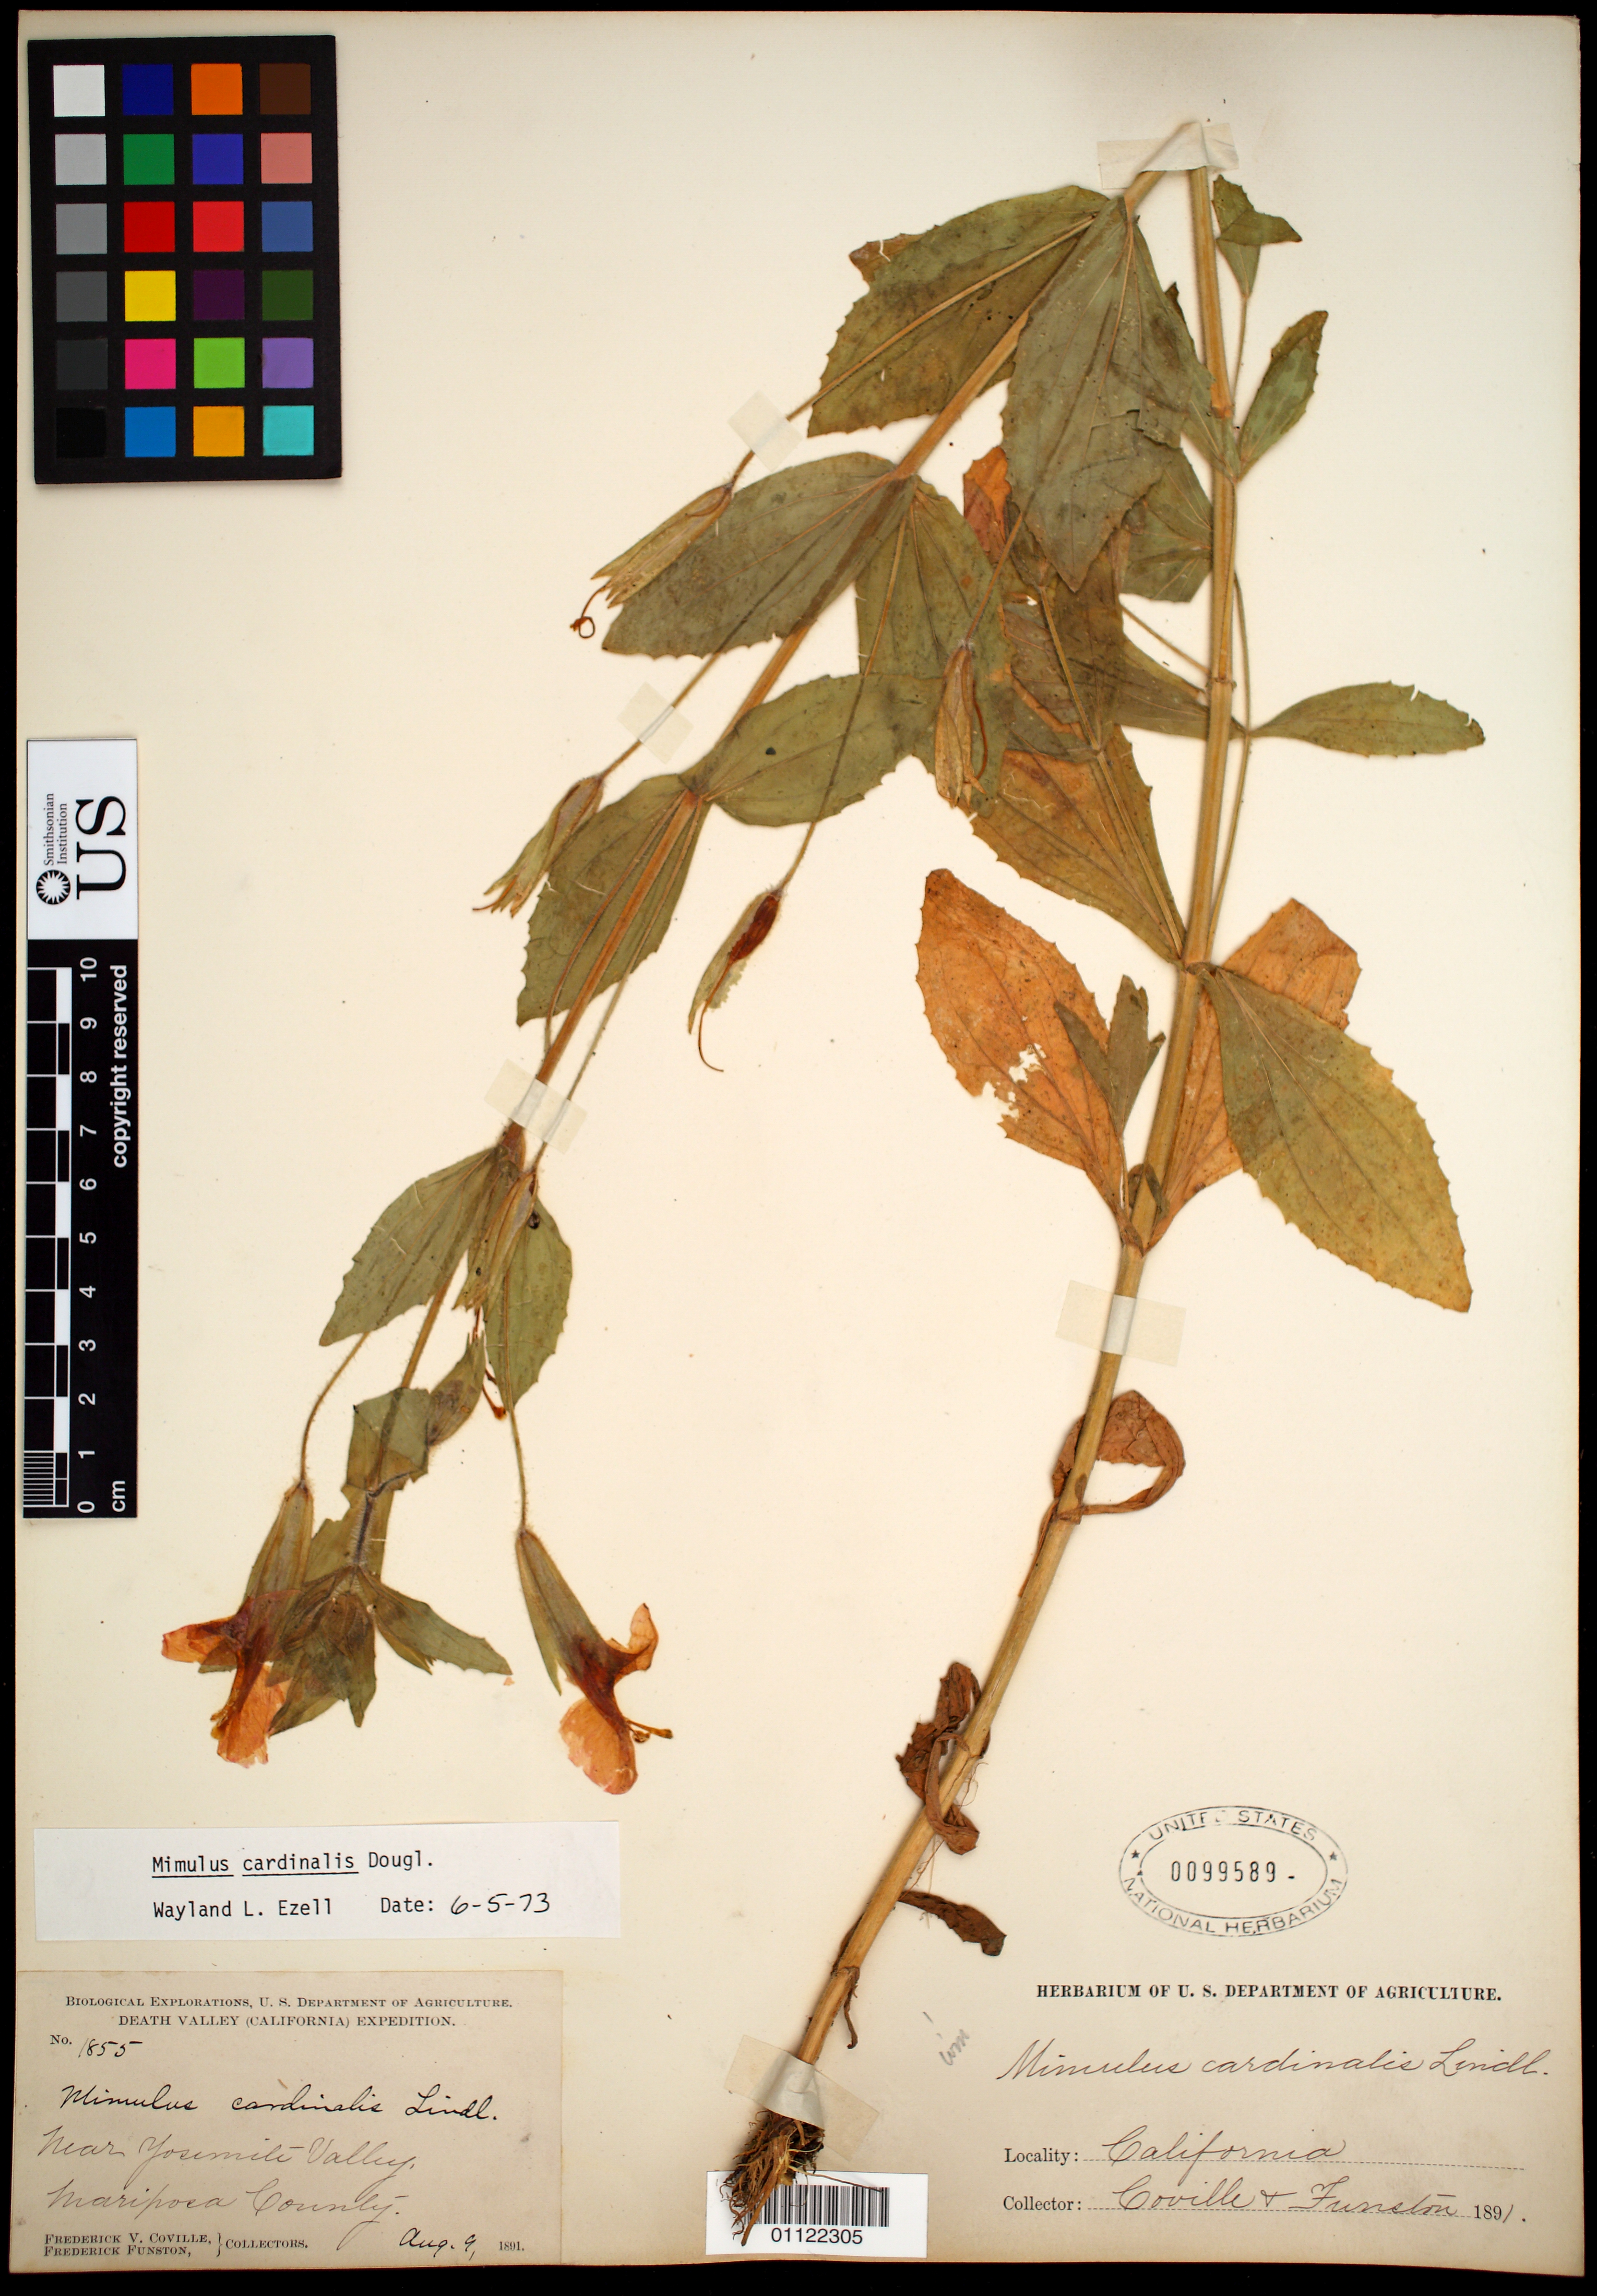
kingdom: Plantae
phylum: Tracheophyta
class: Magnoliopsida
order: Lamiales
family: Phrymaceae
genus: Mimulus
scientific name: Mimulus cardinalis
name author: Douglas ex Benth.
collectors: F. V. Coville & F. Funston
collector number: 1855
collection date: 1891-08-09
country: United States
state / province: California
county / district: Mariposa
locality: near Yosemite Valley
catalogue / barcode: US 99589